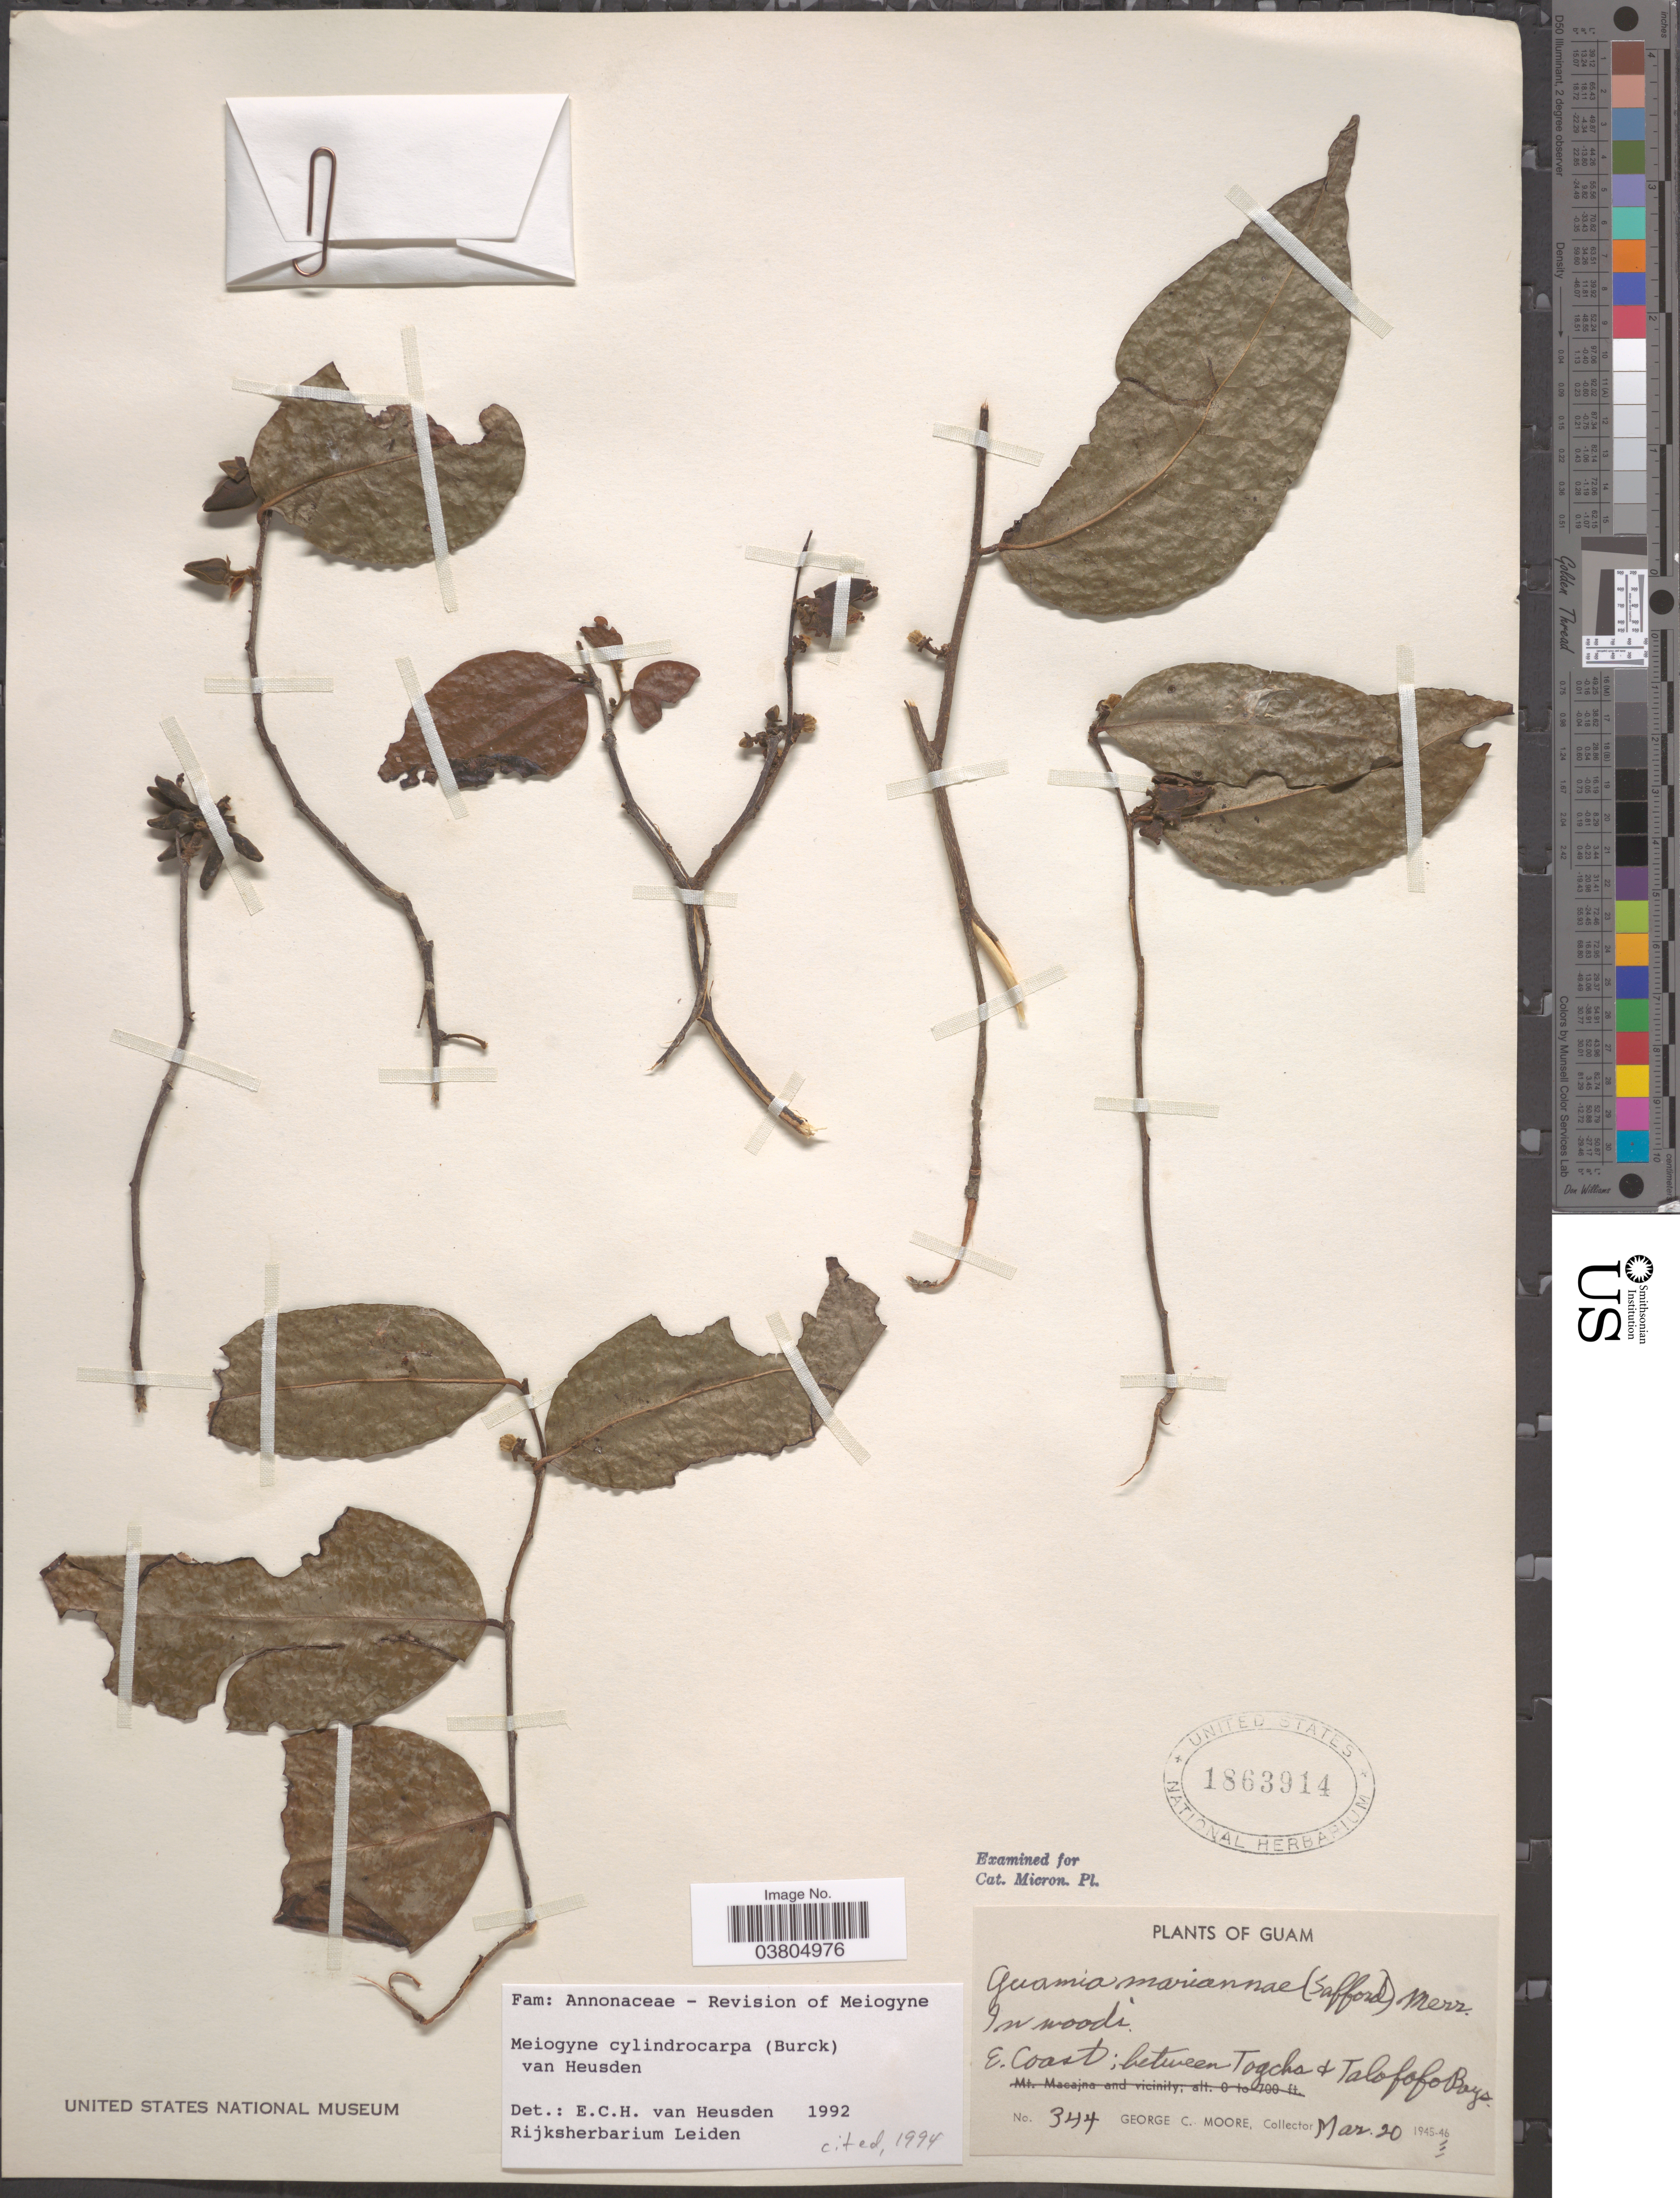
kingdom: Plantae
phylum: Tracheophyta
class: Magnoliopsida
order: Magnoliales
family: Annonaceae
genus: Meiogyne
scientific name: Meiogyne cylindrocarpa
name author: (Burck) Van Huesden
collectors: G. C. Moore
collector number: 344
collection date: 1946-03-20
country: Guam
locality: E. Coast; between Togcha & Talofofo Bays.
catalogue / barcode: US 1863914